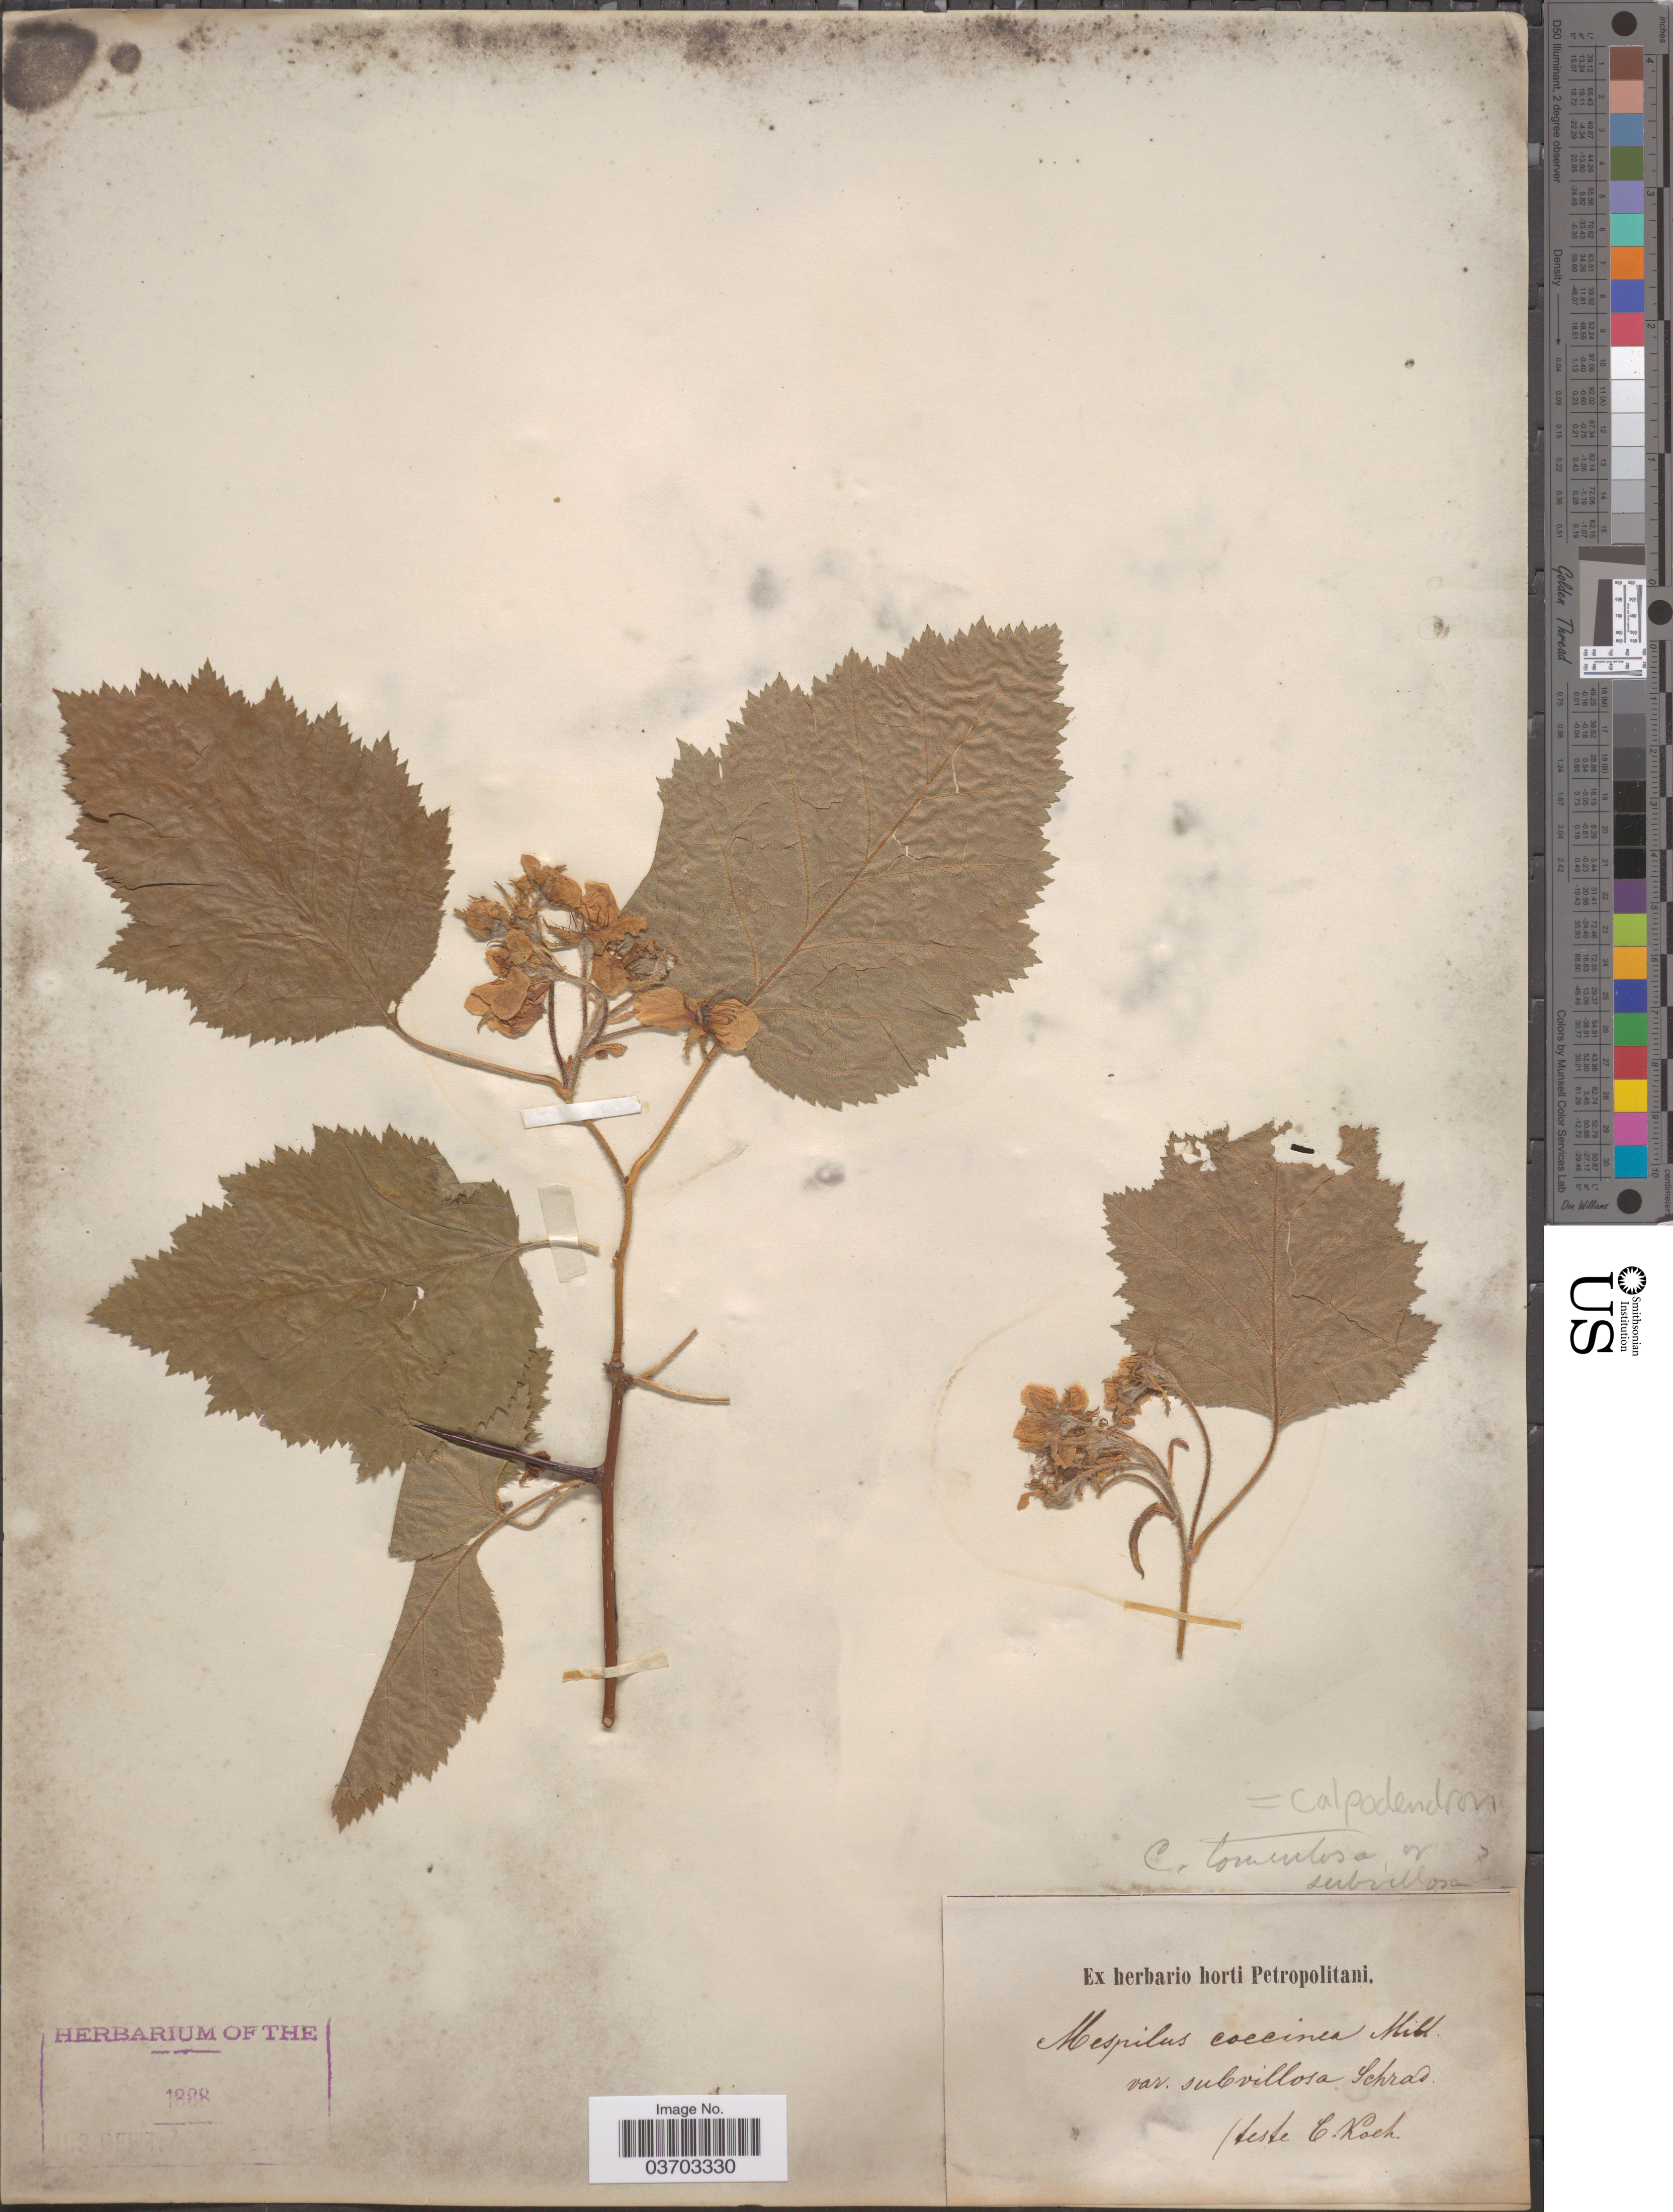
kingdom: Plantae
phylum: Tracheophyta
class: Magnoliopsida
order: Rosales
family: Rosaceae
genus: Crataegus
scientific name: Crataegus calpodendron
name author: (Ehrh.) Medik.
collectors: ex herb. horti Petropolitani